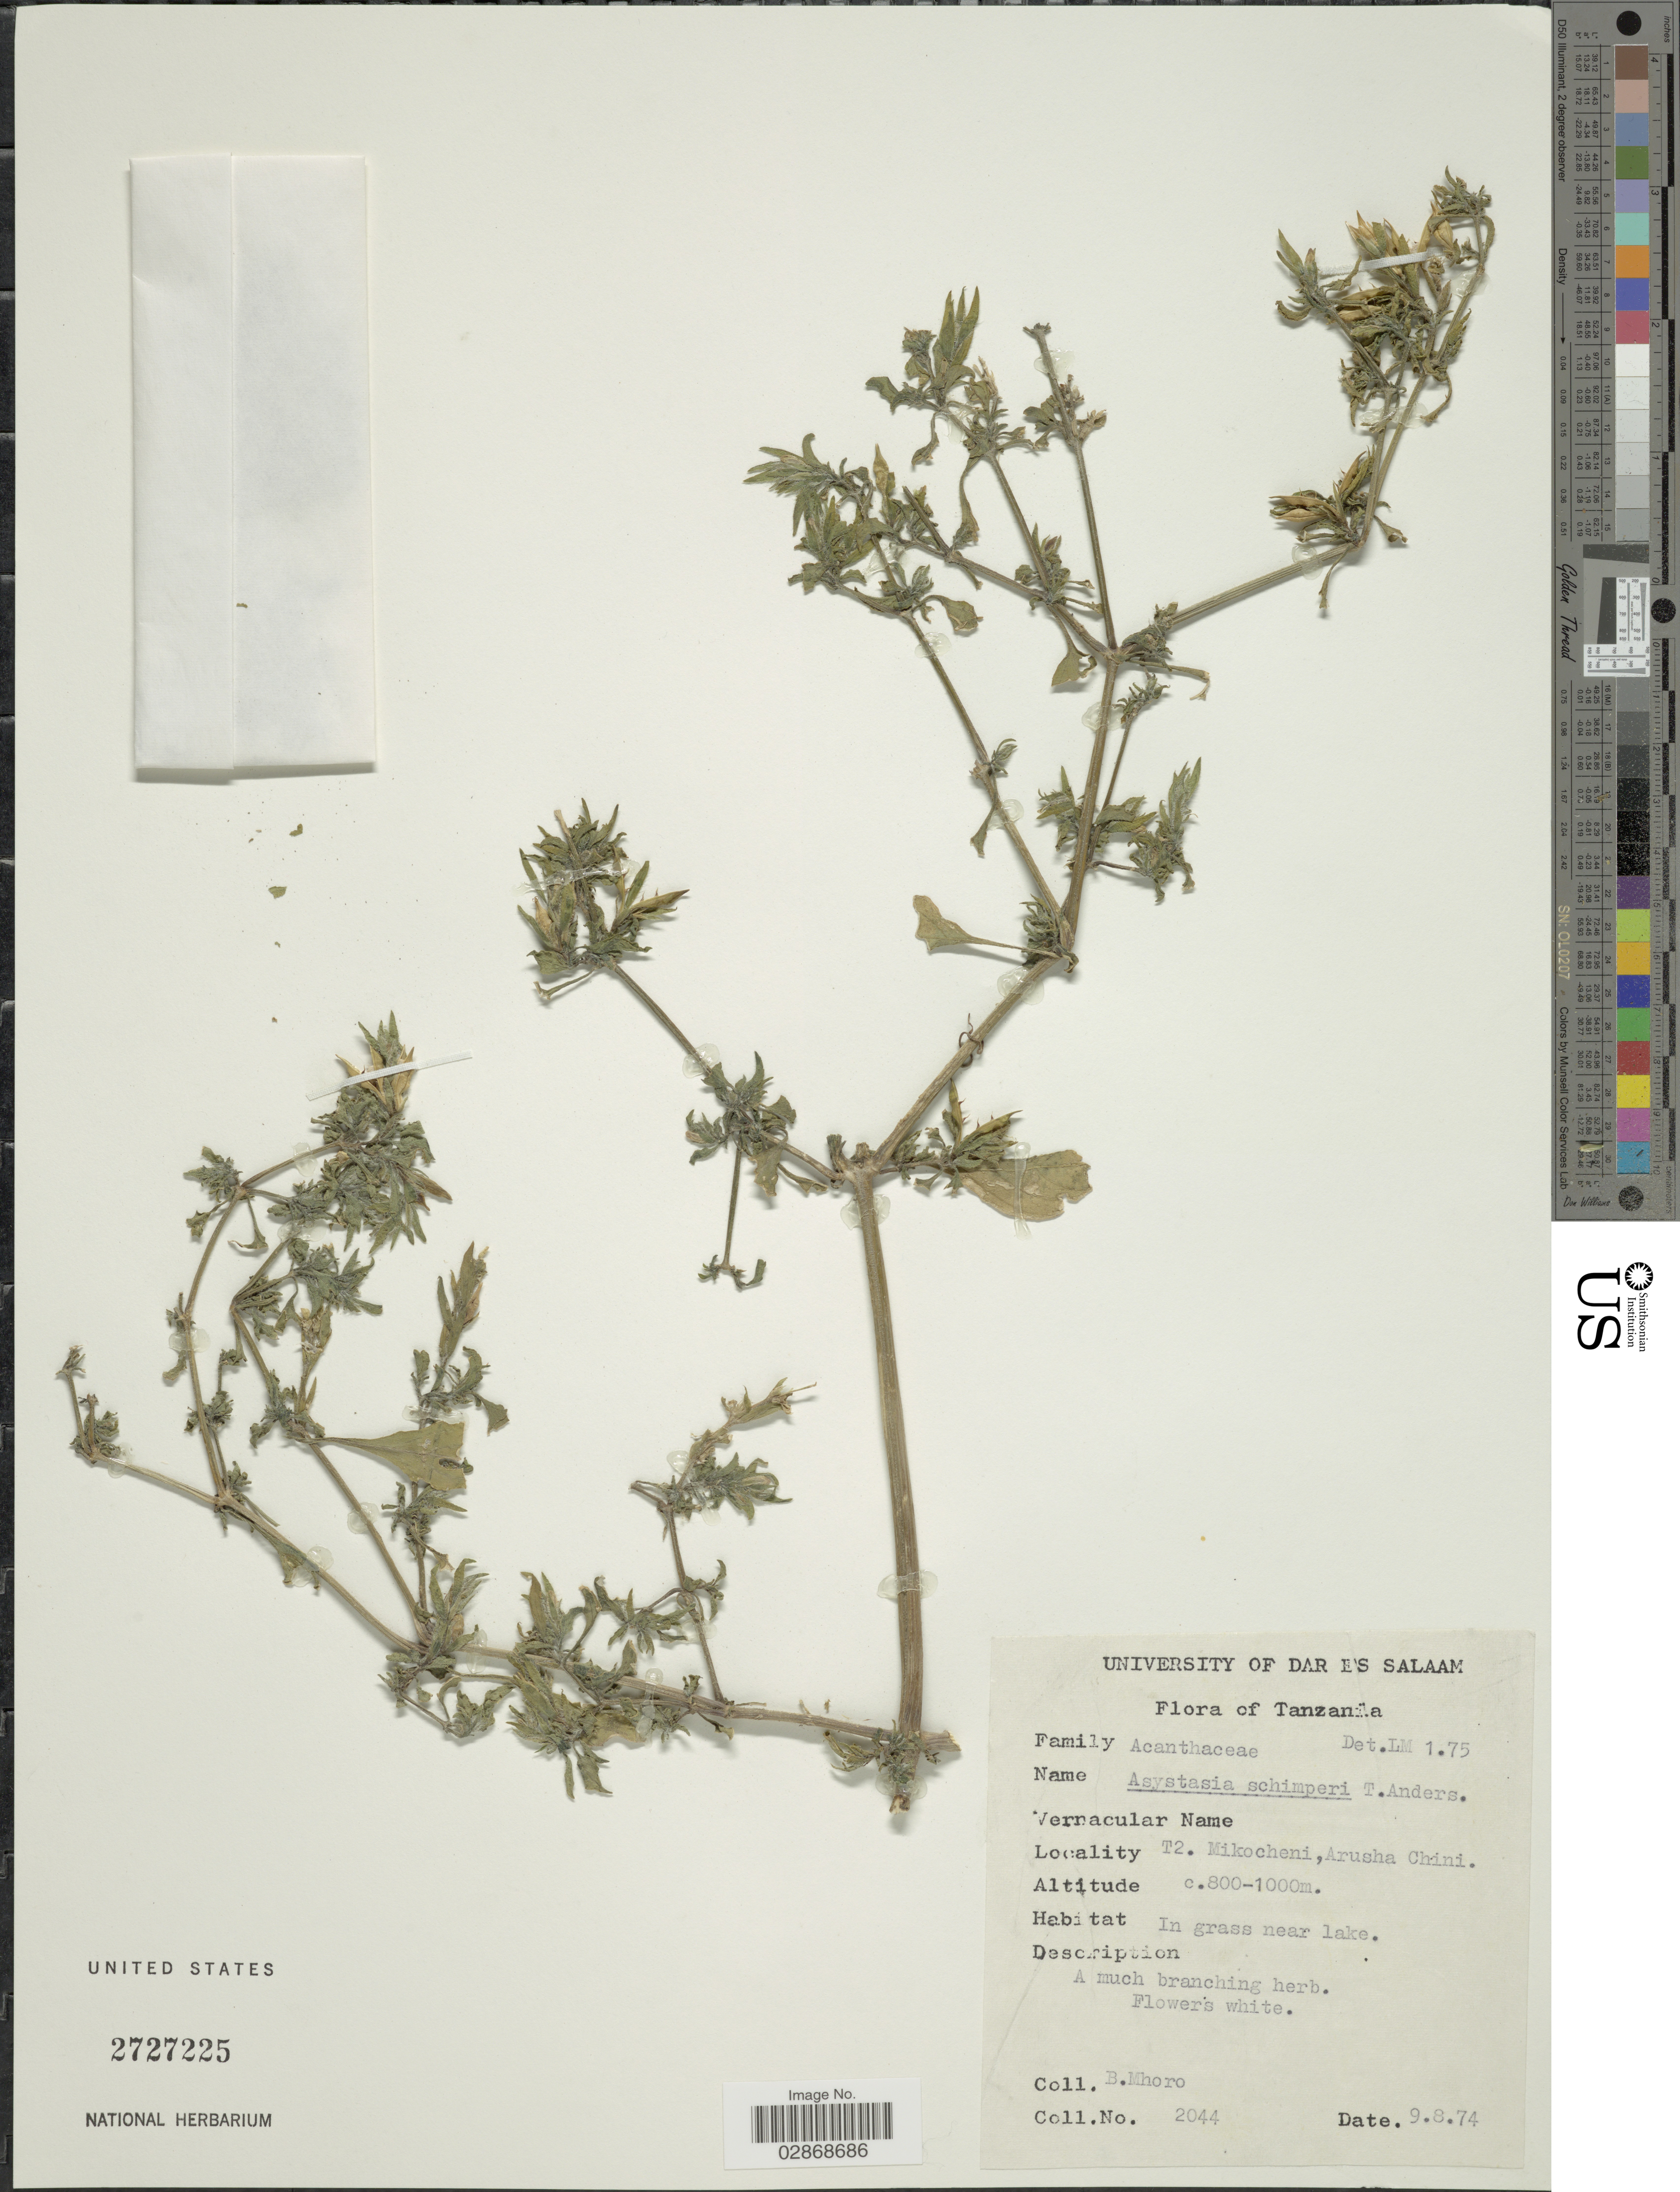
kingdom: Plantae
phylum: Tracheophyta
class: Magnoliopsida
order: Lamiales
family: Acanthaceae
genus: Asystasia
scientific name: Asystasia schimperi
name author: T. Anderson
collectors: B. Mhoro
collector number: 2044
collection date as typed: Transcribed d/m/y: 9/8/74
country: Tanzania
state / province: Arusha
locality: T2. Mikocheni, Arusha Chini.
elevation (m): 800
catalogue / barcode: US 2727225